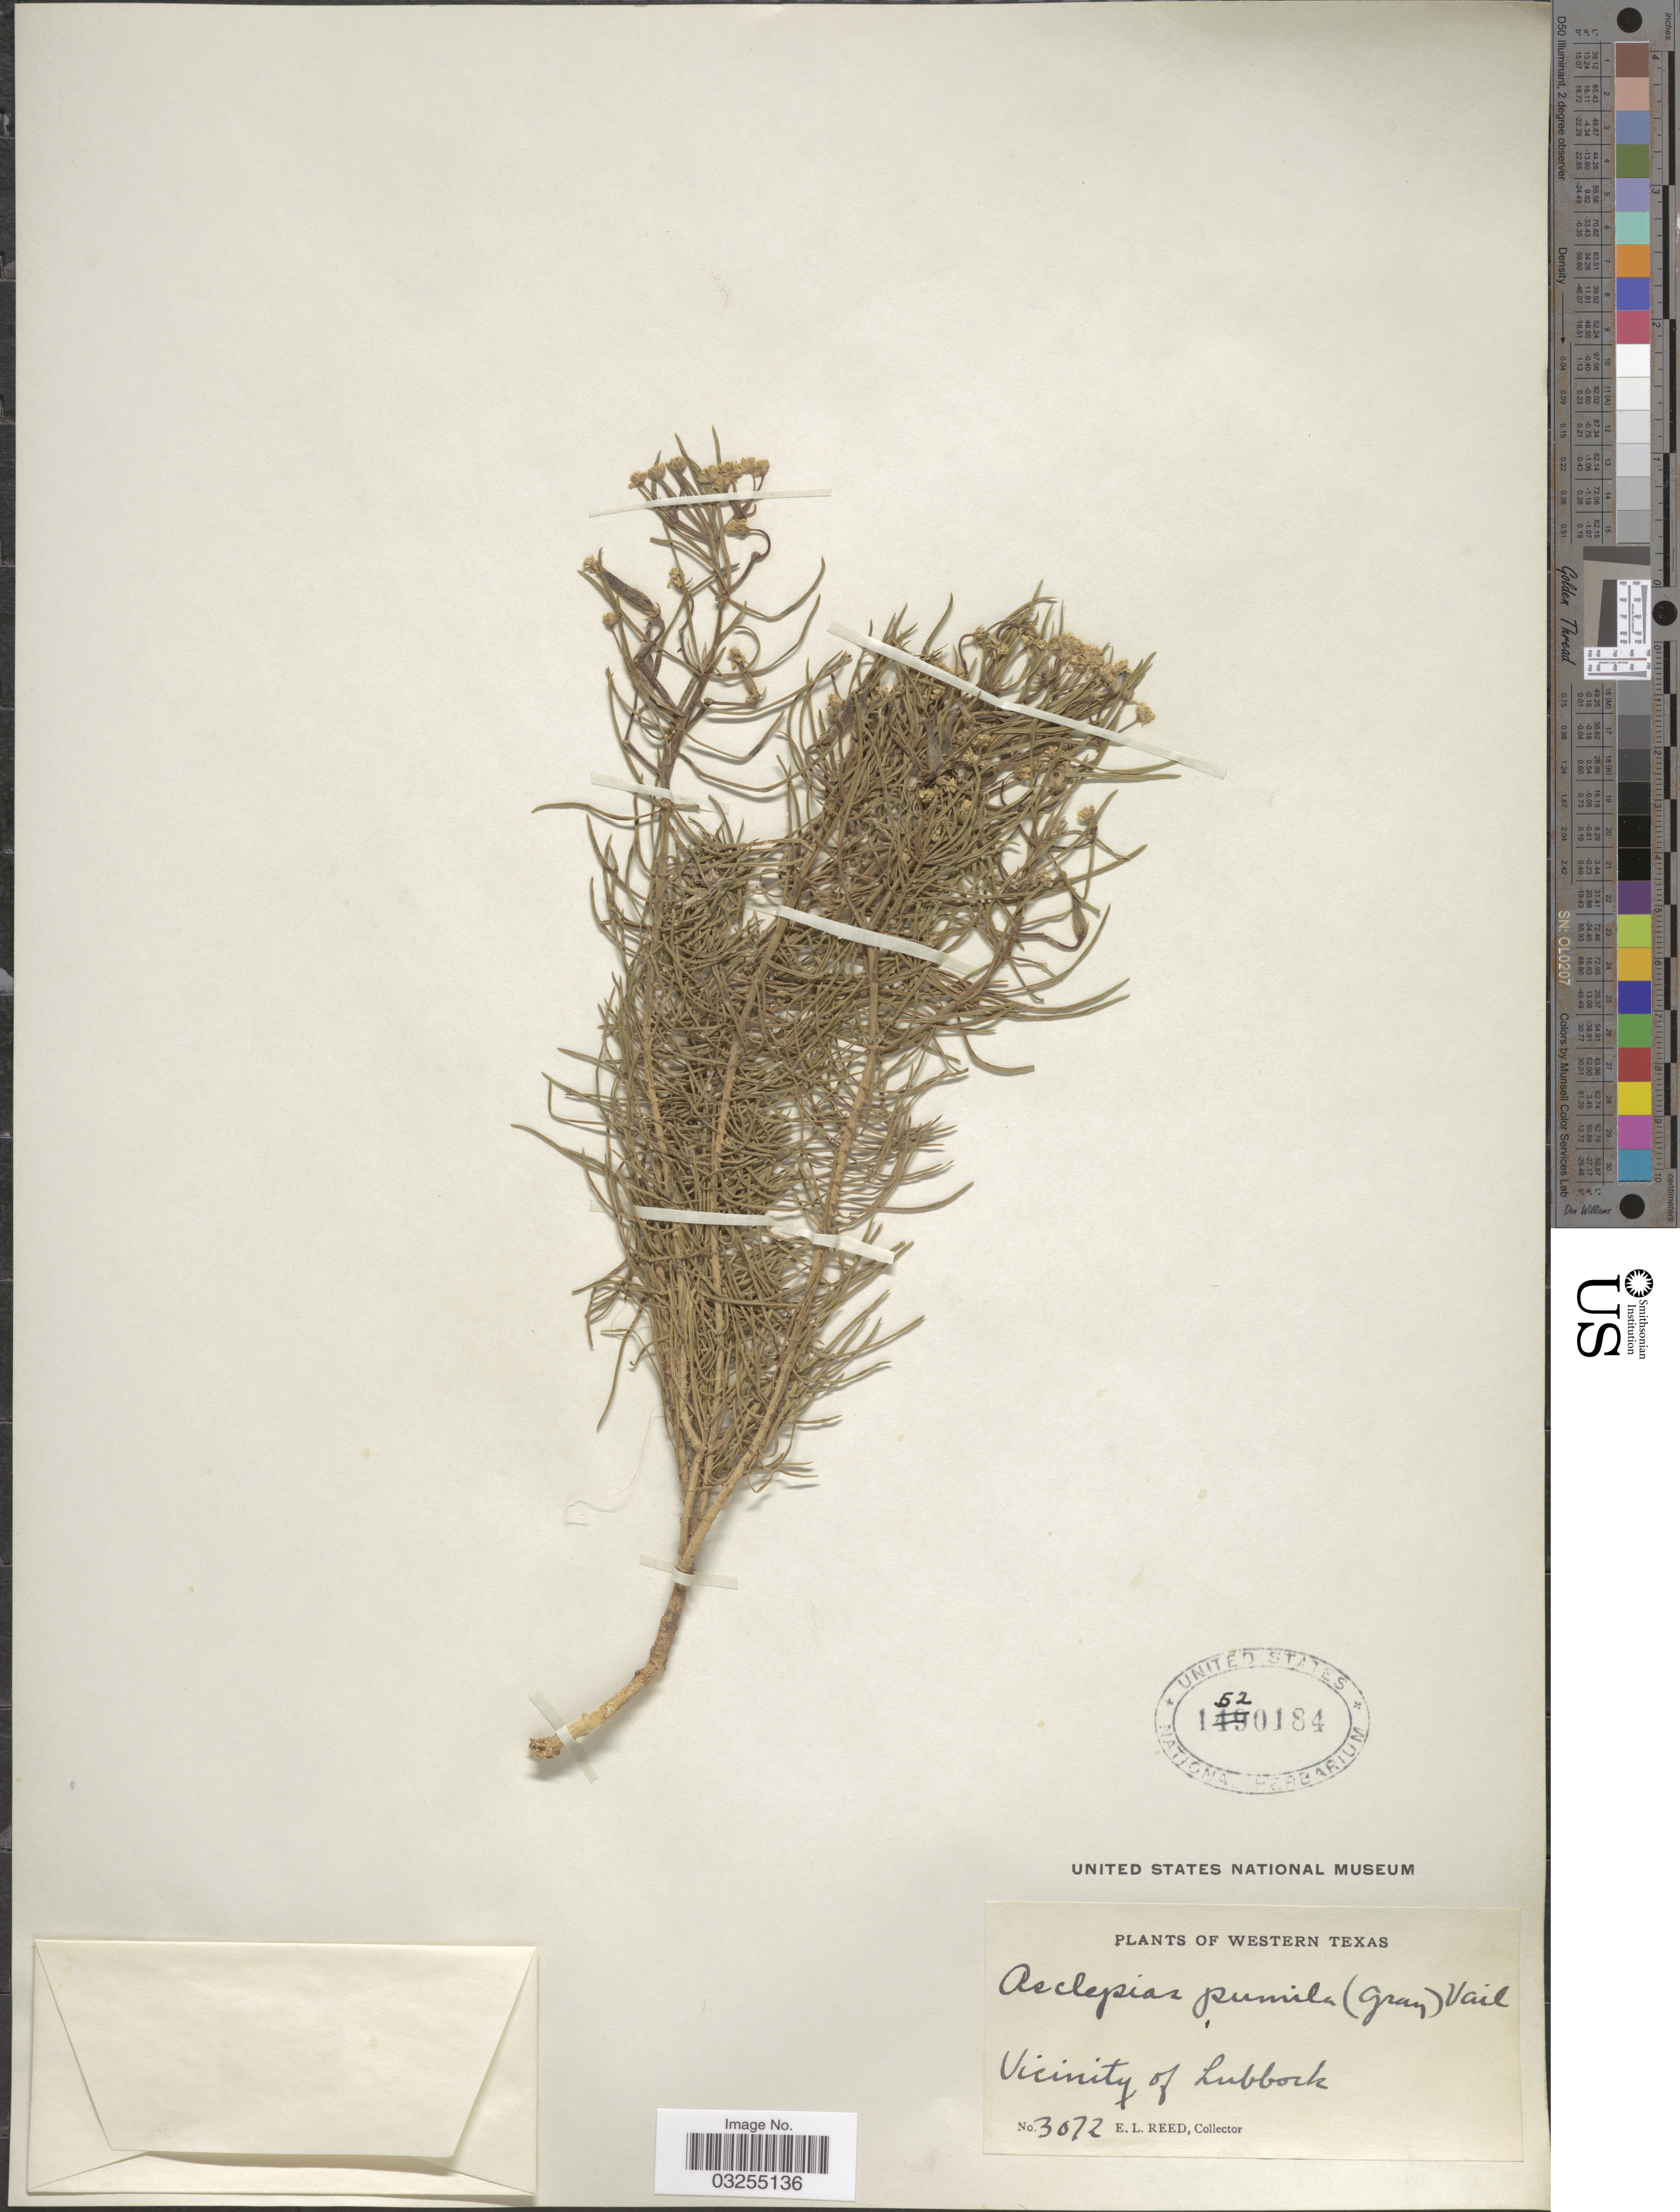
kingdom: Plantae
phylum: Tracheophyta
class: Magnoliopsida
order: Gentianales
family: Apocynaceae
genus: Asclepias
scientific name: Asclepias pumila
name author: (A. Gray) Vail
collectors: E. Reed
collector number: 3072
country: United States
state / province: Texas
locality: Western Texas. Vicinity of Lubbock.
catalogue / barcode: US 1520184